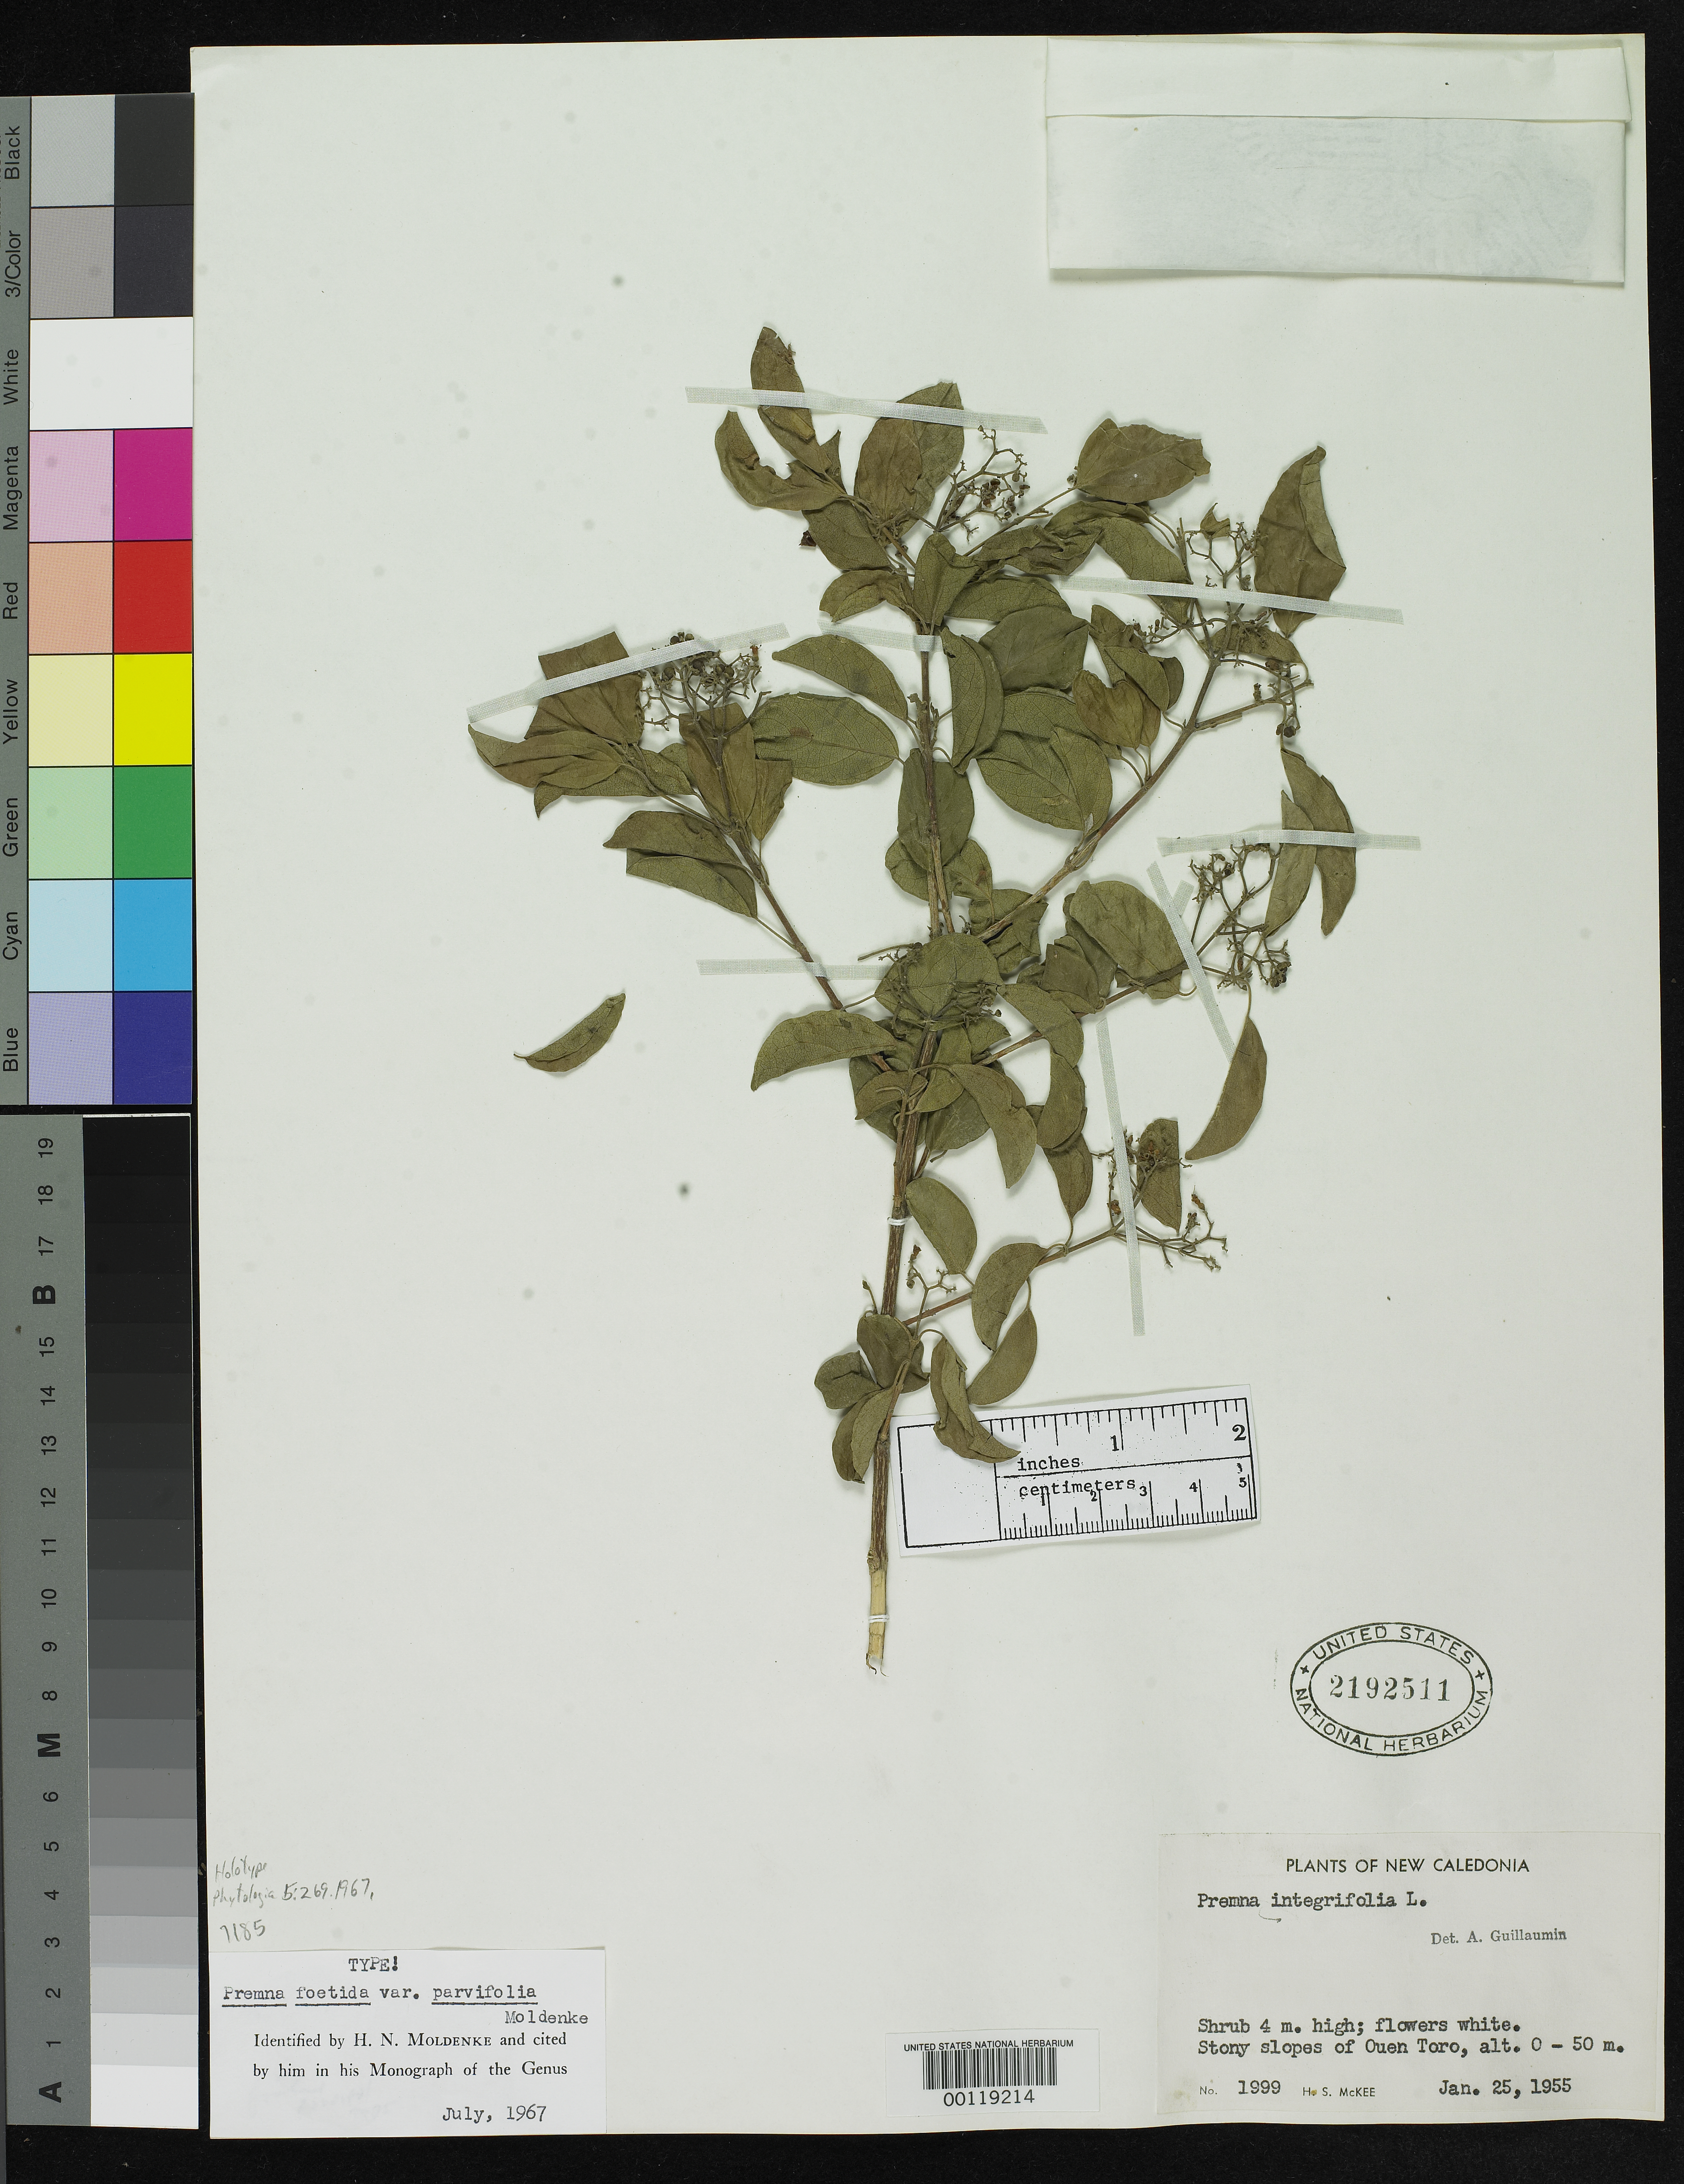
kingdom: Plantae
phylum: Tracheophyta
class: Magnoliopsida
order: Lamiales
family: Lamiaceae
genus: Premna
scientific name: Premna foetida var. parvifolia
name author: Moldenke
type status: Holotype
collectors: H. S. MacKee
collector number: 1999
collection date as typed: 25 Jan 1955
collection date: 1955-01-25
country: New Caledonia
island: New Caledonia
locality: Ouen Toro.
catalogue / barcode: US 2192511